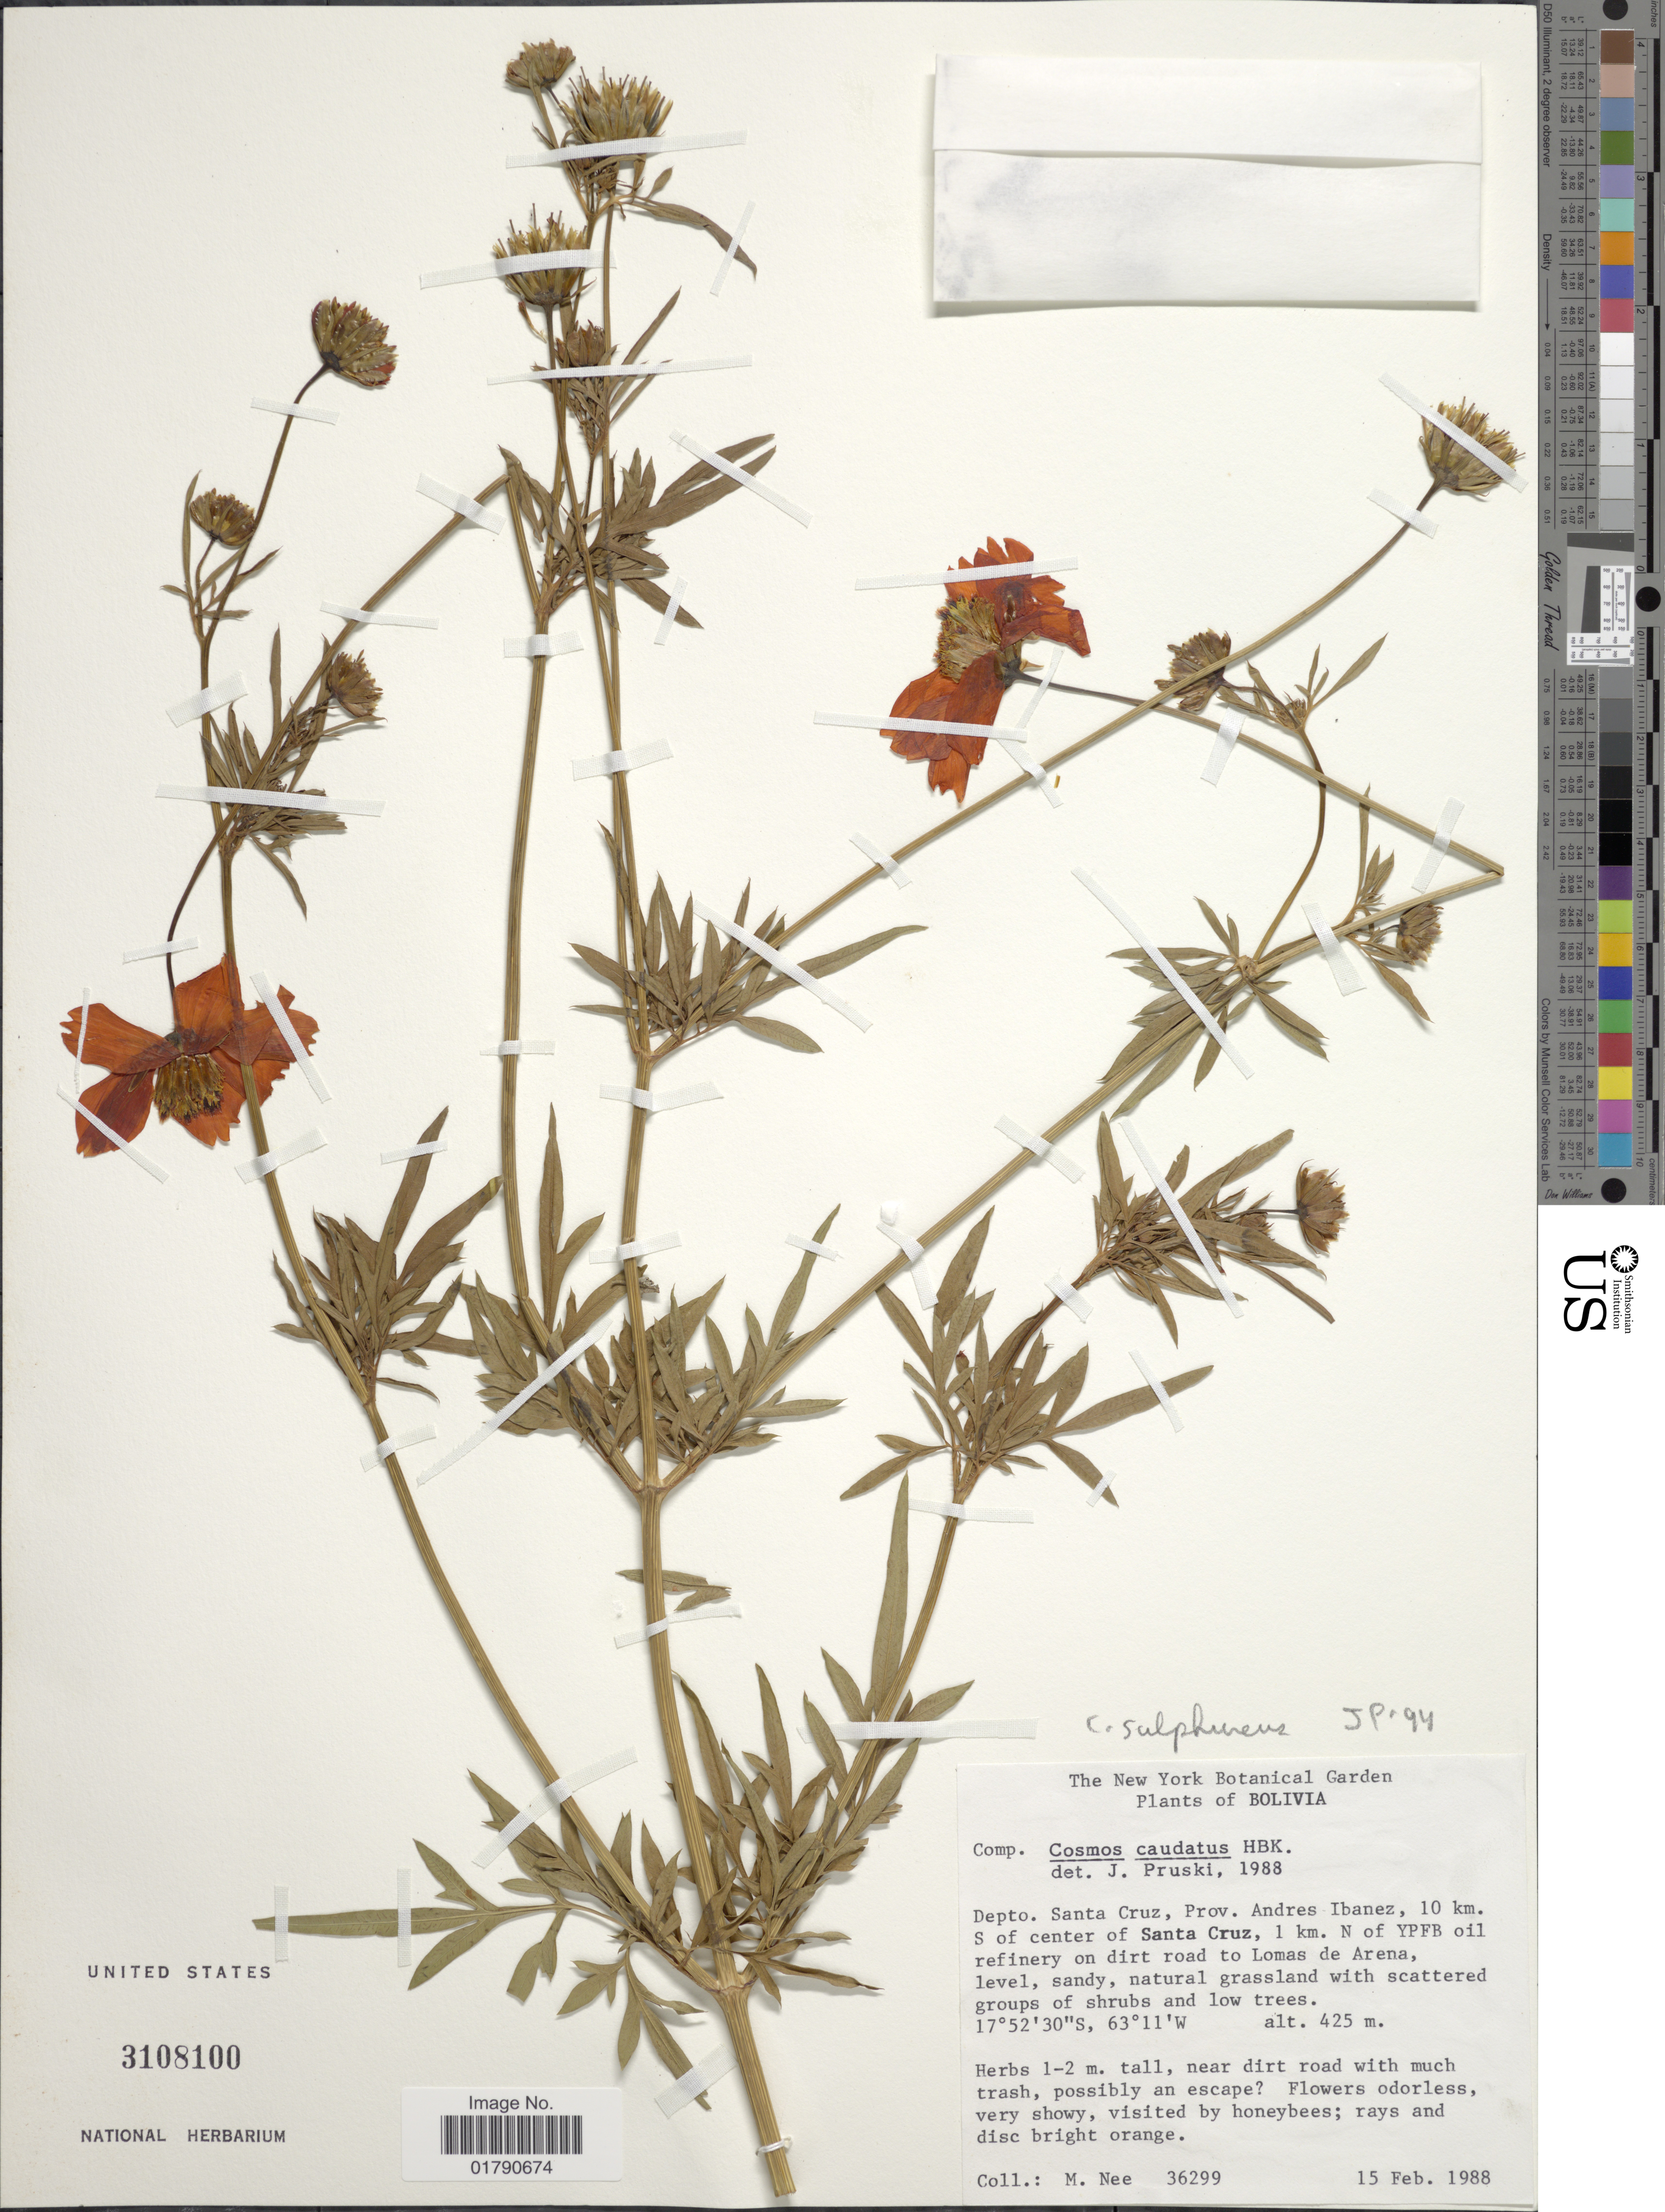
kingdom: Plantae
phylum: Tracheophyta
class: Magnoliopsida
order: Asterales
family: Asteraceae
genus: Cosmos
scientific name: Cosmos sulphureus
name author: Cav.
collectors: M. Nee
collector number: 36299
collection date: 1988-02-15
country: Bolivia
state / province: Santa Cruz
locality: Prov. Andres Ibanez, 10 km S of center of Santa Cruz, 1 km N of YPFB oil refinery on dirt road to Lomas de Arena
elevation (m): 425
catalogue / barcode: US 3108100